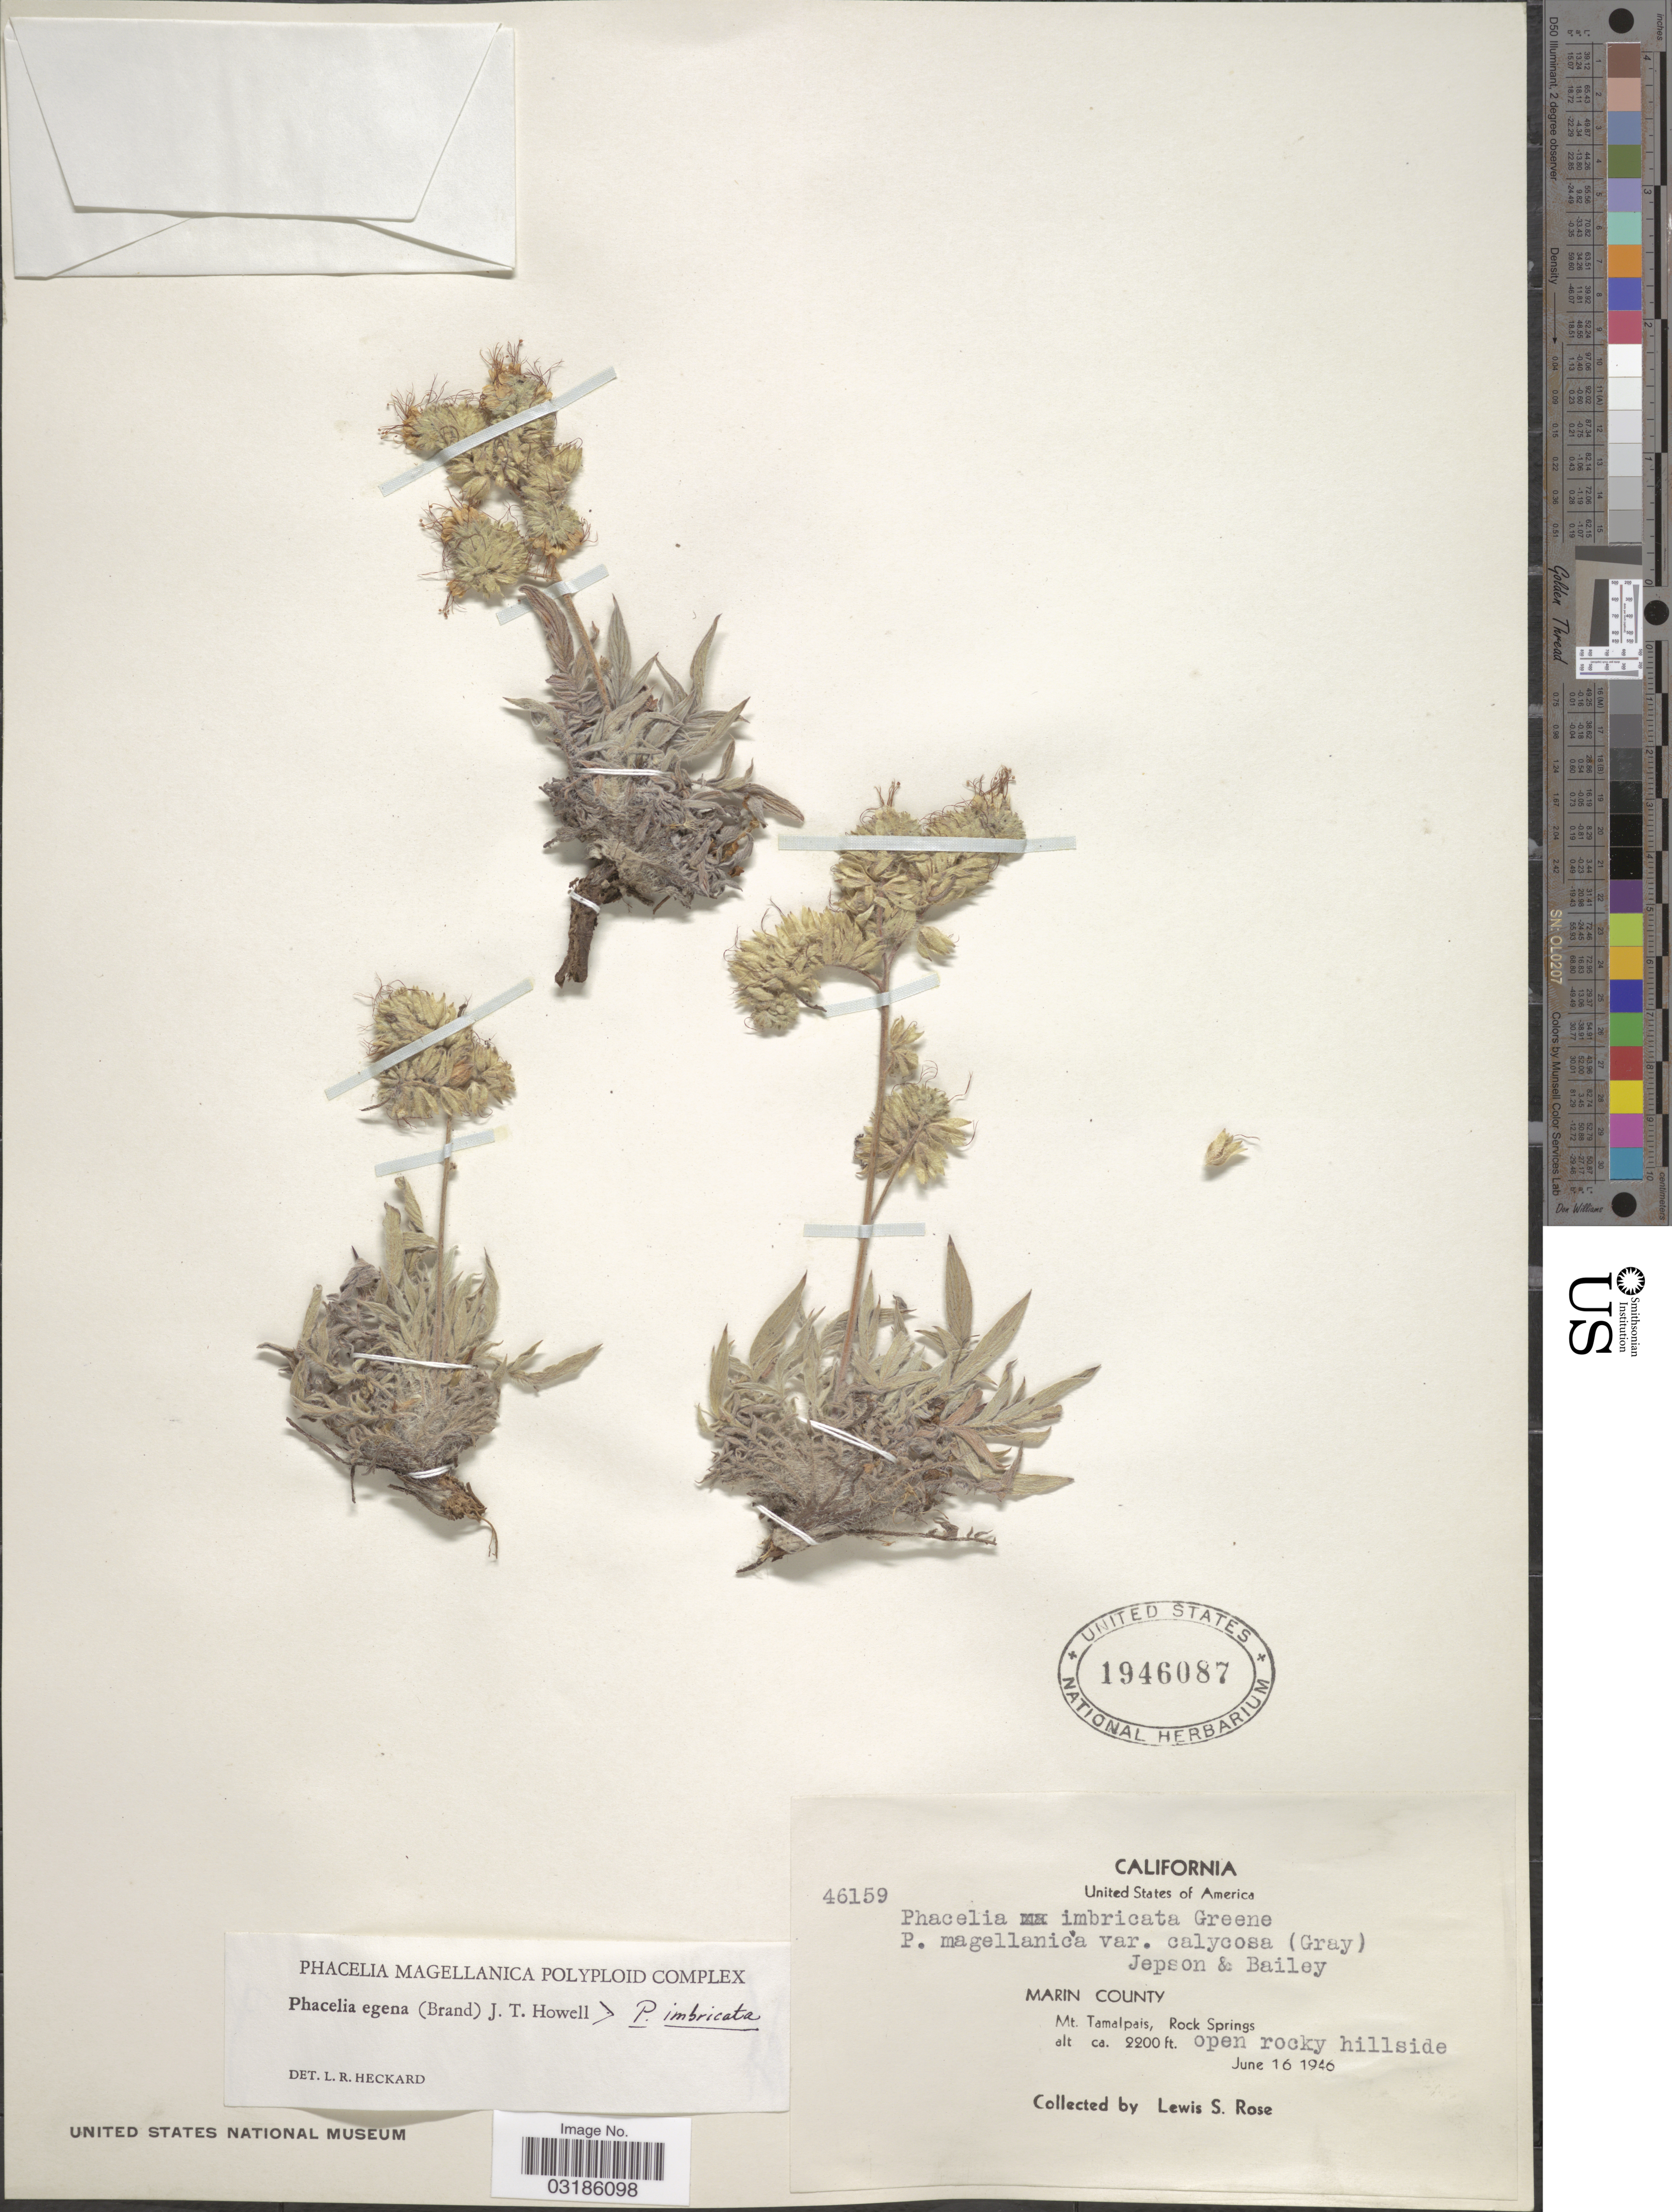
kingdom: Plantae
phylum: Tracheophyta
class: Magnoliopsida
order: Boraginales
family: Hydrophyllaceae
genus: Phacelia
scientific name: Phacelia egena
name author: (Brand) Howell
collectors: L. S. Rose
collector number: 46159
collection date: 1946-06-16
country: United States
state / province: California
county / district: Marin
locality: Marin County. Mt. Tamalpais, Rock Springs. Open rocky hillside.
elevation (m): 671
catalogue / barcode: US 1946087